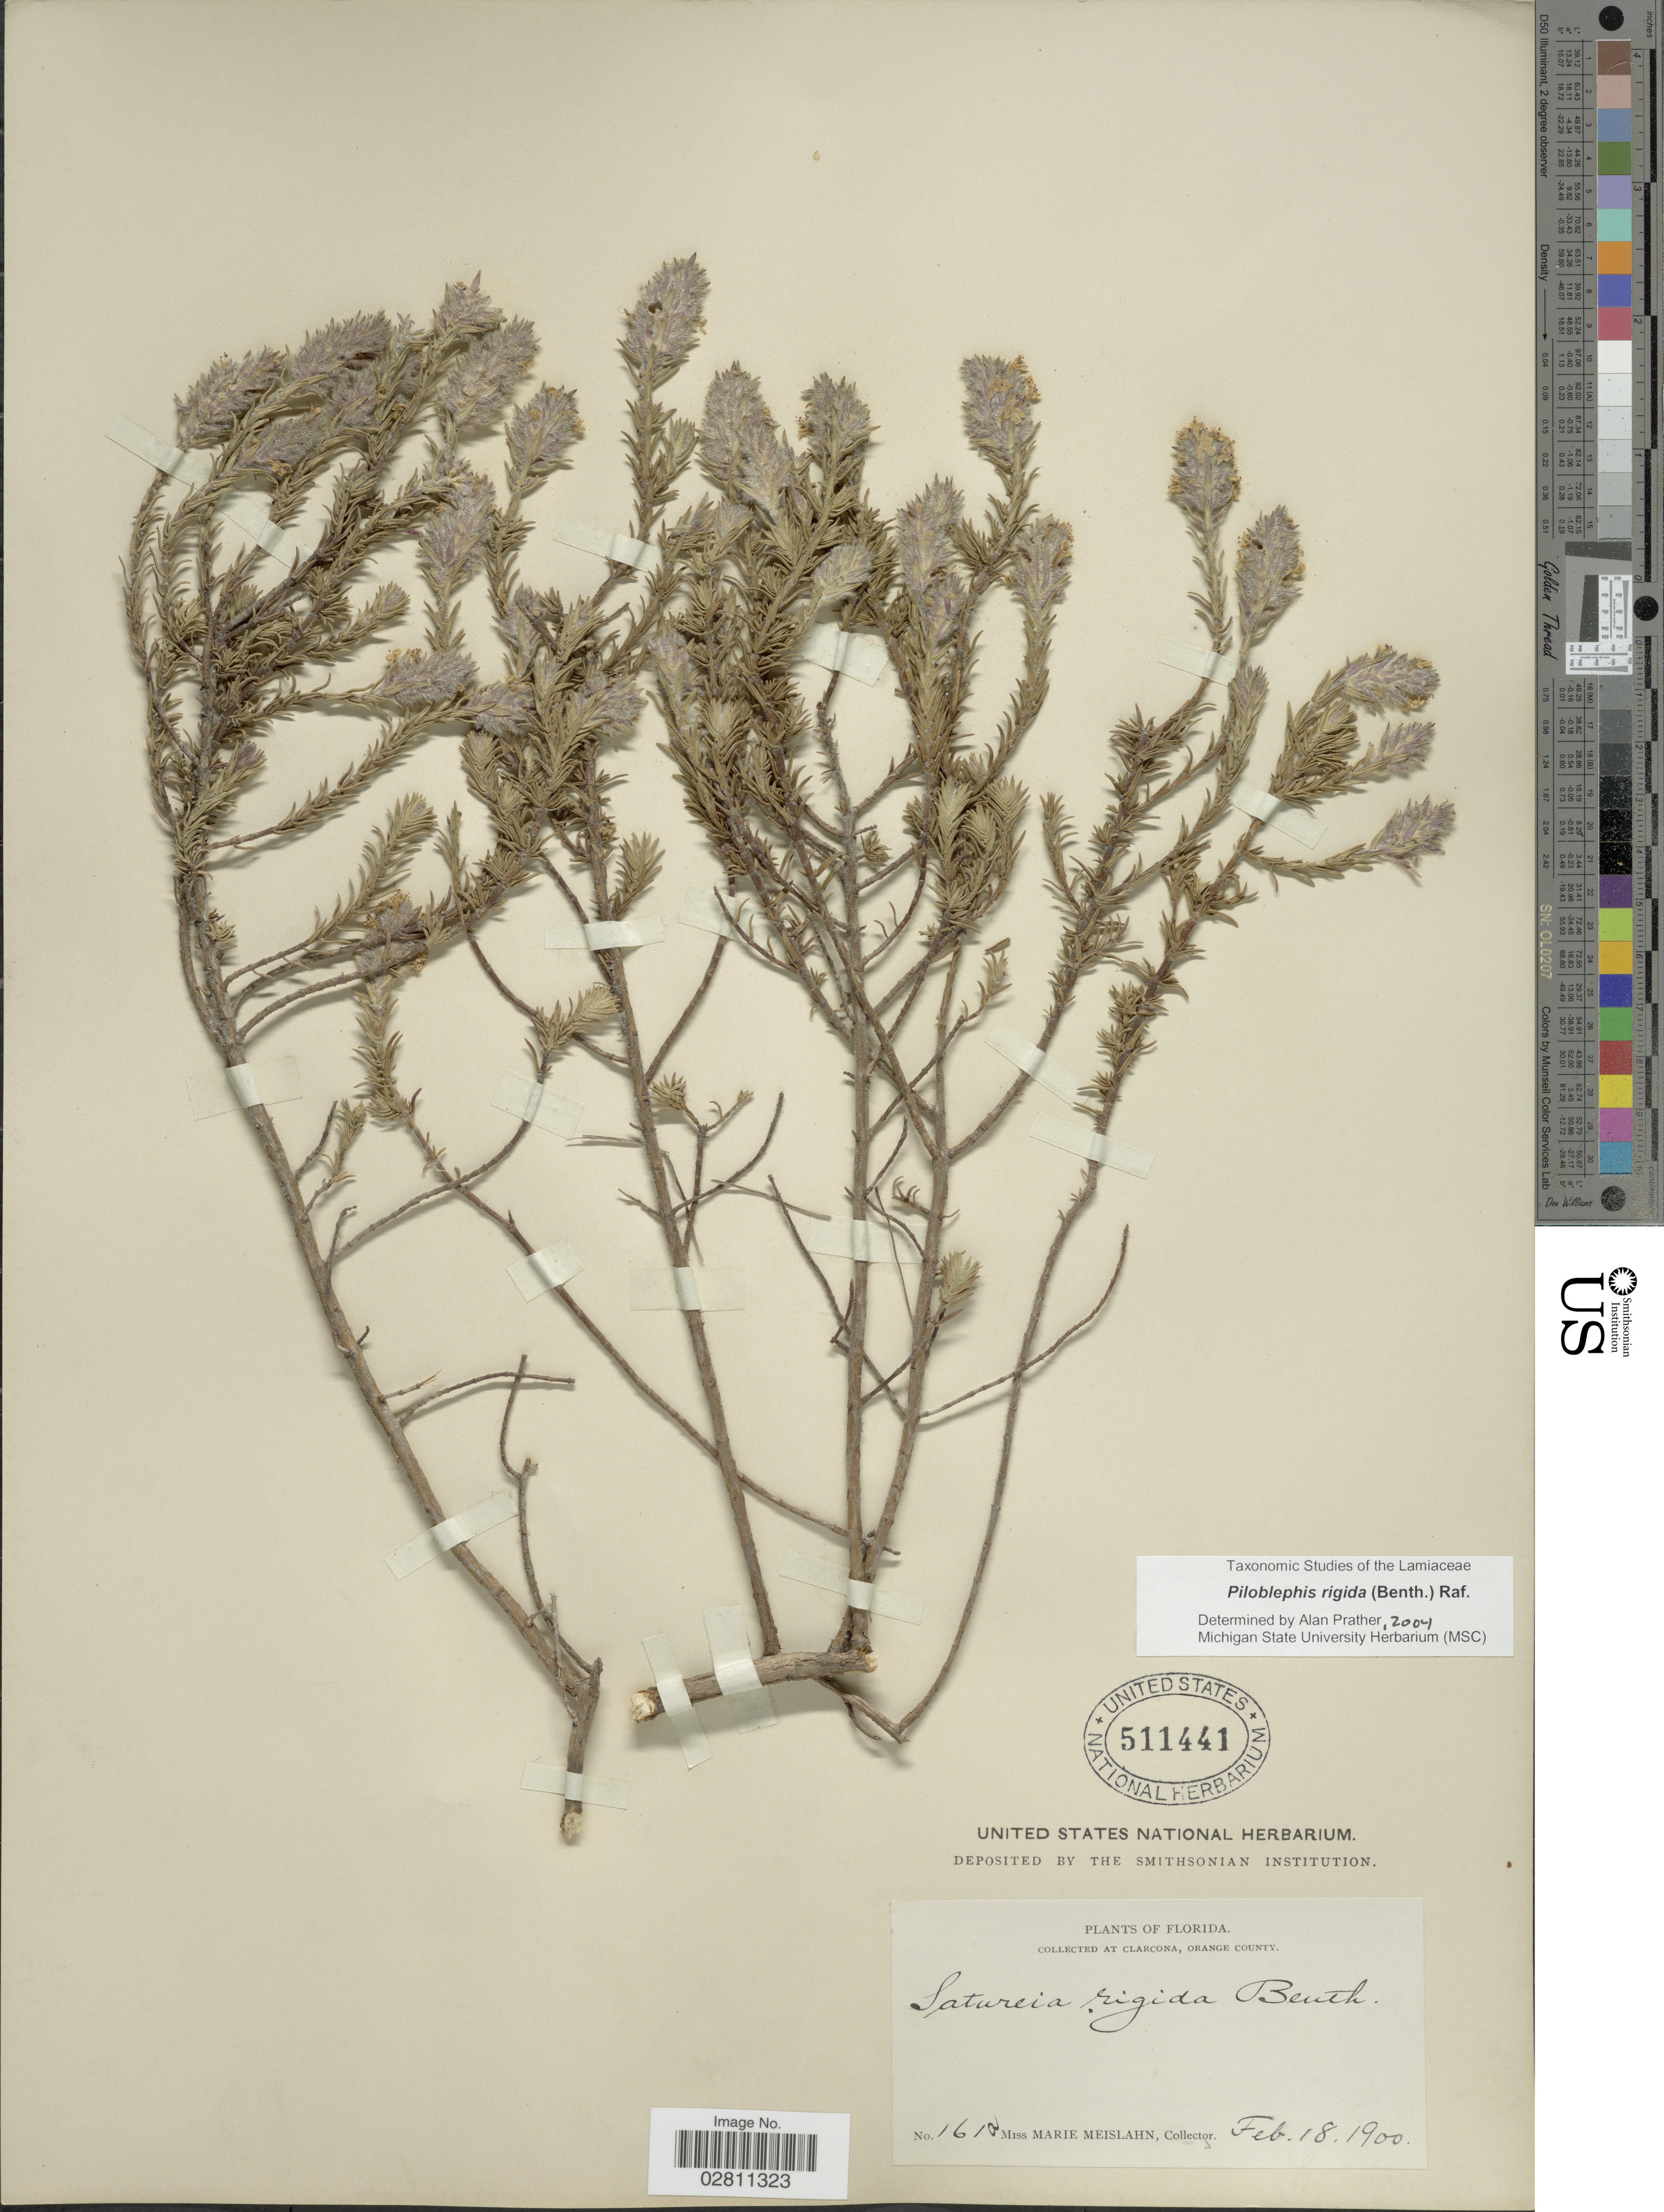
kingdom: Plantae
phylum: Tracheophyta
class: Magnoliopsida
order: Lamiales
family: Lamiaceae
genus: Piloblephis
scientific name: Piloblephis rigida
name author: (Bartram ex Benth.) Raf.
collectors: M. Meislahn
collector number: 161a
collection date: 1900-02-18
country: United States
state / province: Florida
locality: At Clarcona, Orange County.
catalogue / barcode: US 511411